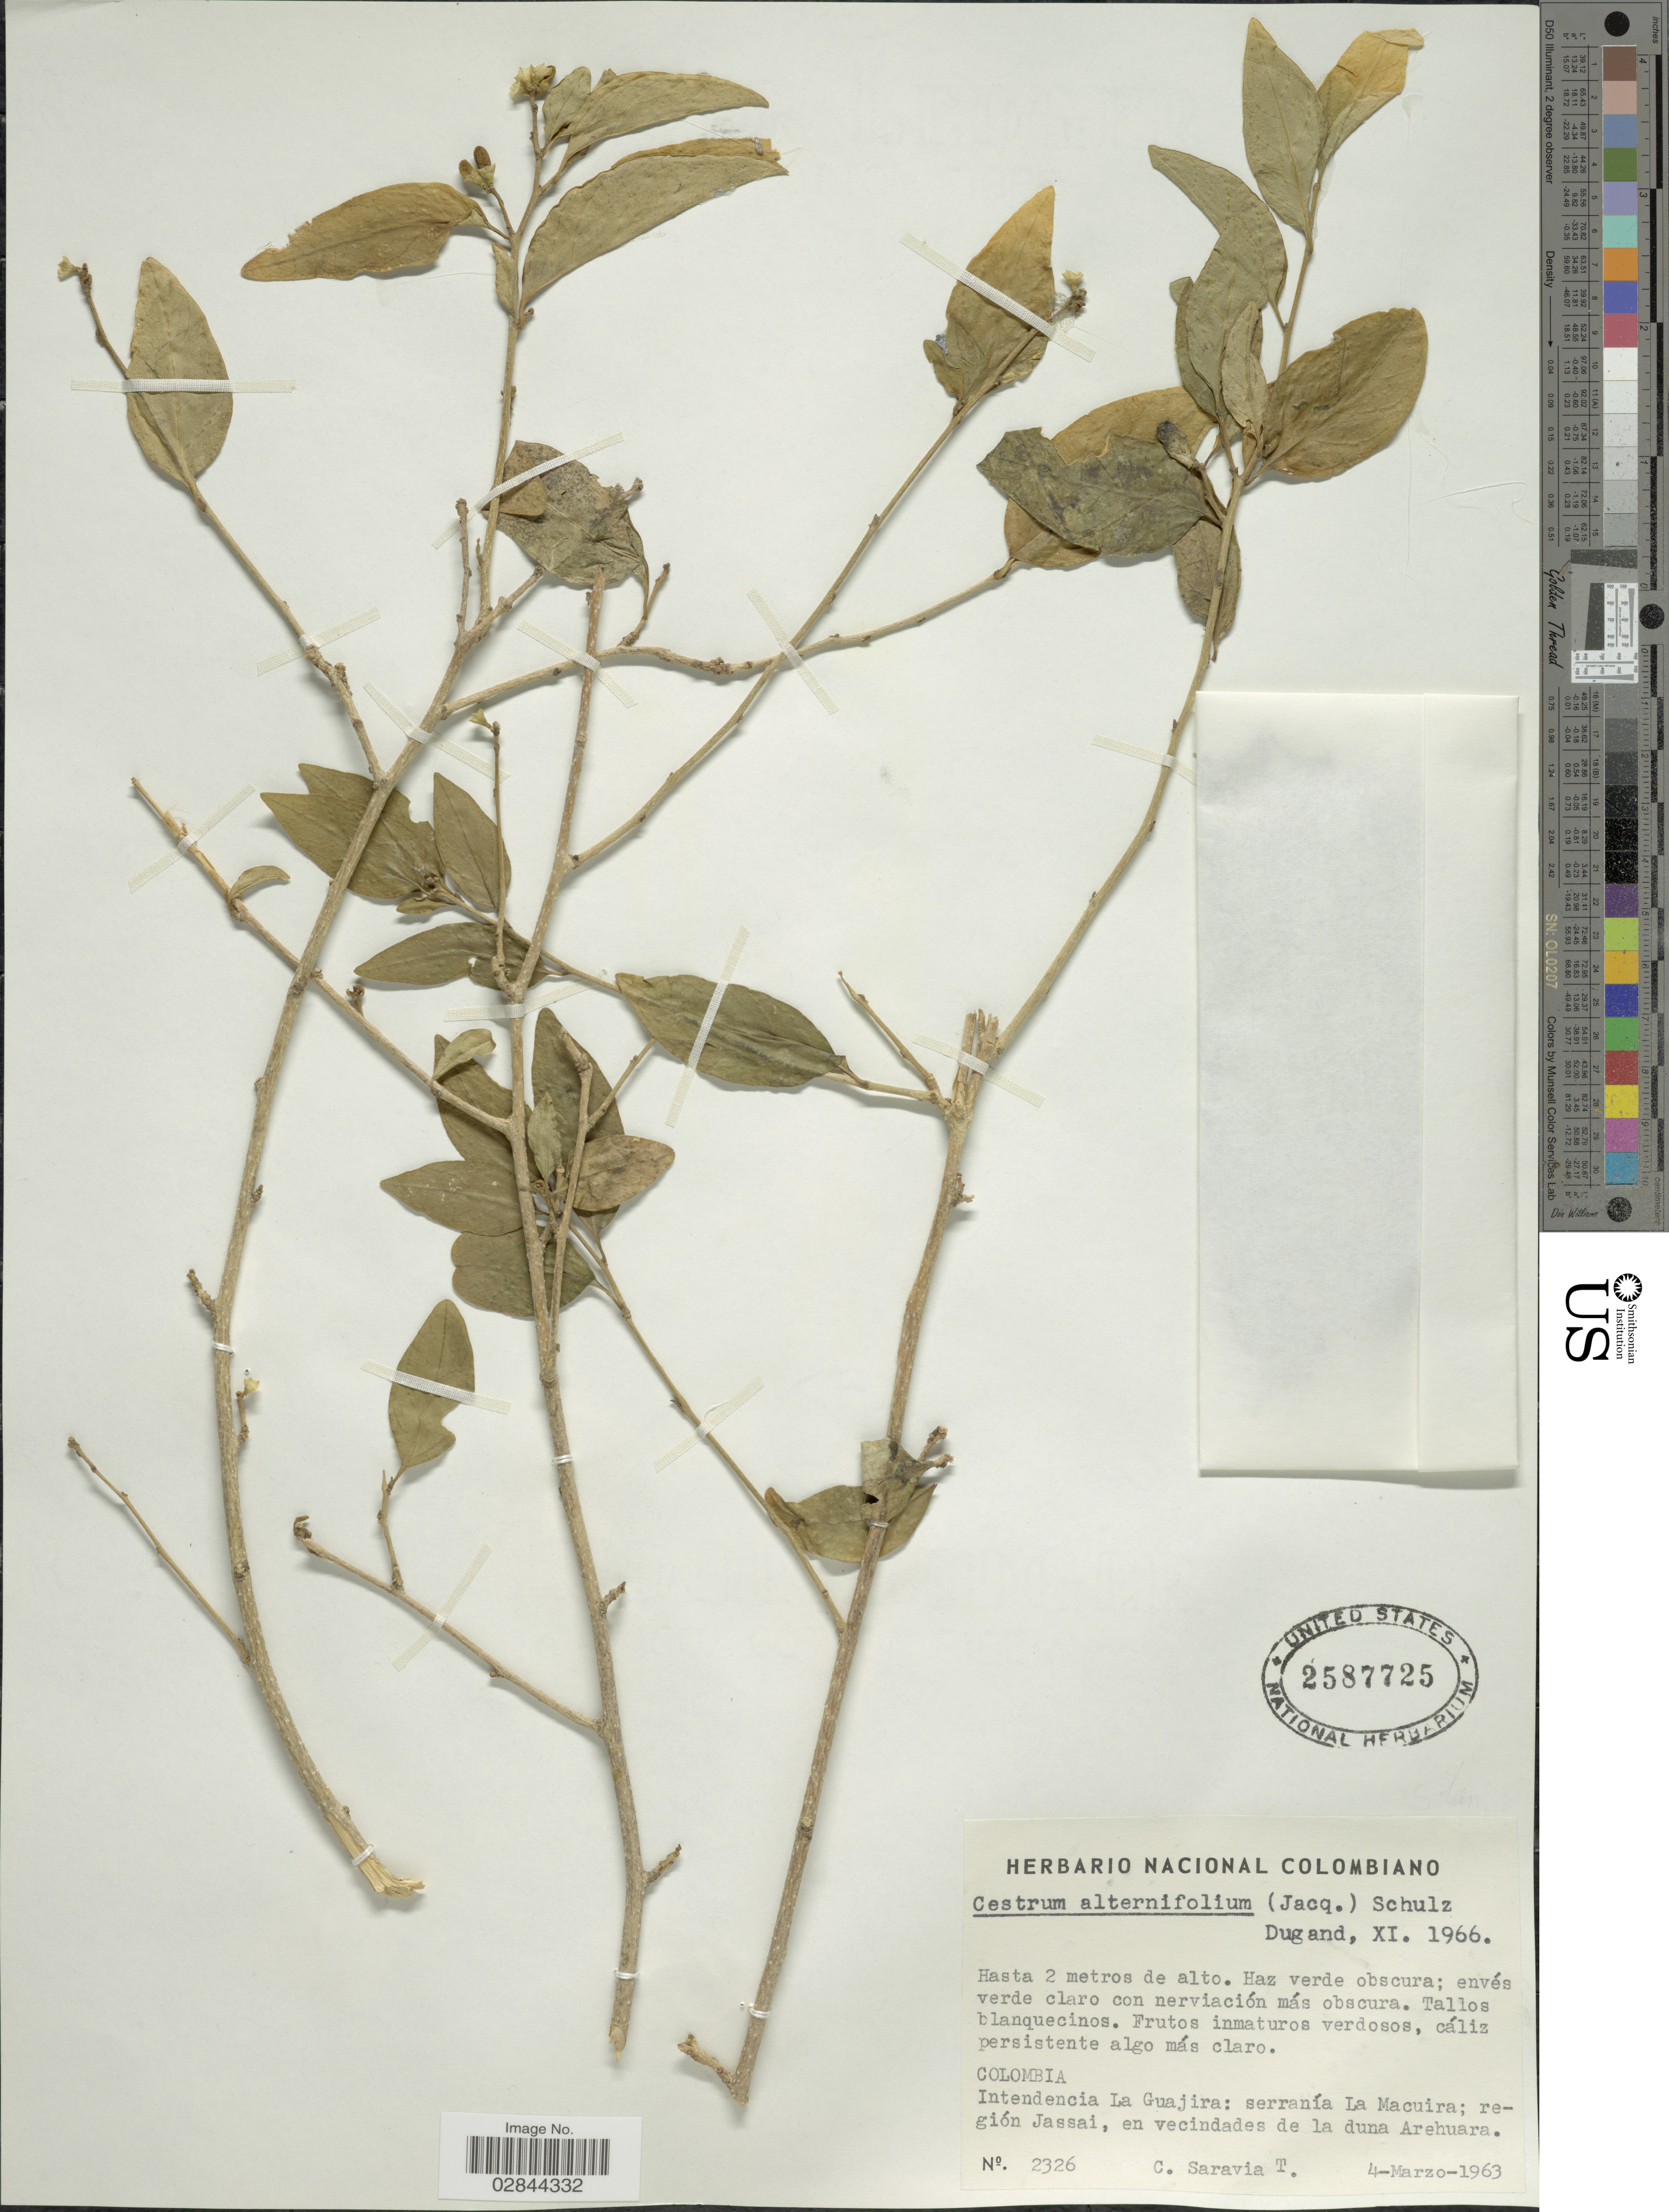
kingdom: Plantae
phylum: Tracheophyta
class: Magnoliopsida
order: Solanales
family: Solanaceae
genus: Cestrum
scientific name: Cestrum alternifolium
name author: (Jacq.) O.E. Schulz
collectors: C. Saravia T.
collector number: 2326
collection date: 1963-03-04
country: Colombia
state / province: La Guajira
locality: Intendencia La Guajira, serranía La Macuira, región Jassai, en vecindades de la duna Arehuara.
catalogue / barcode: US 2587725